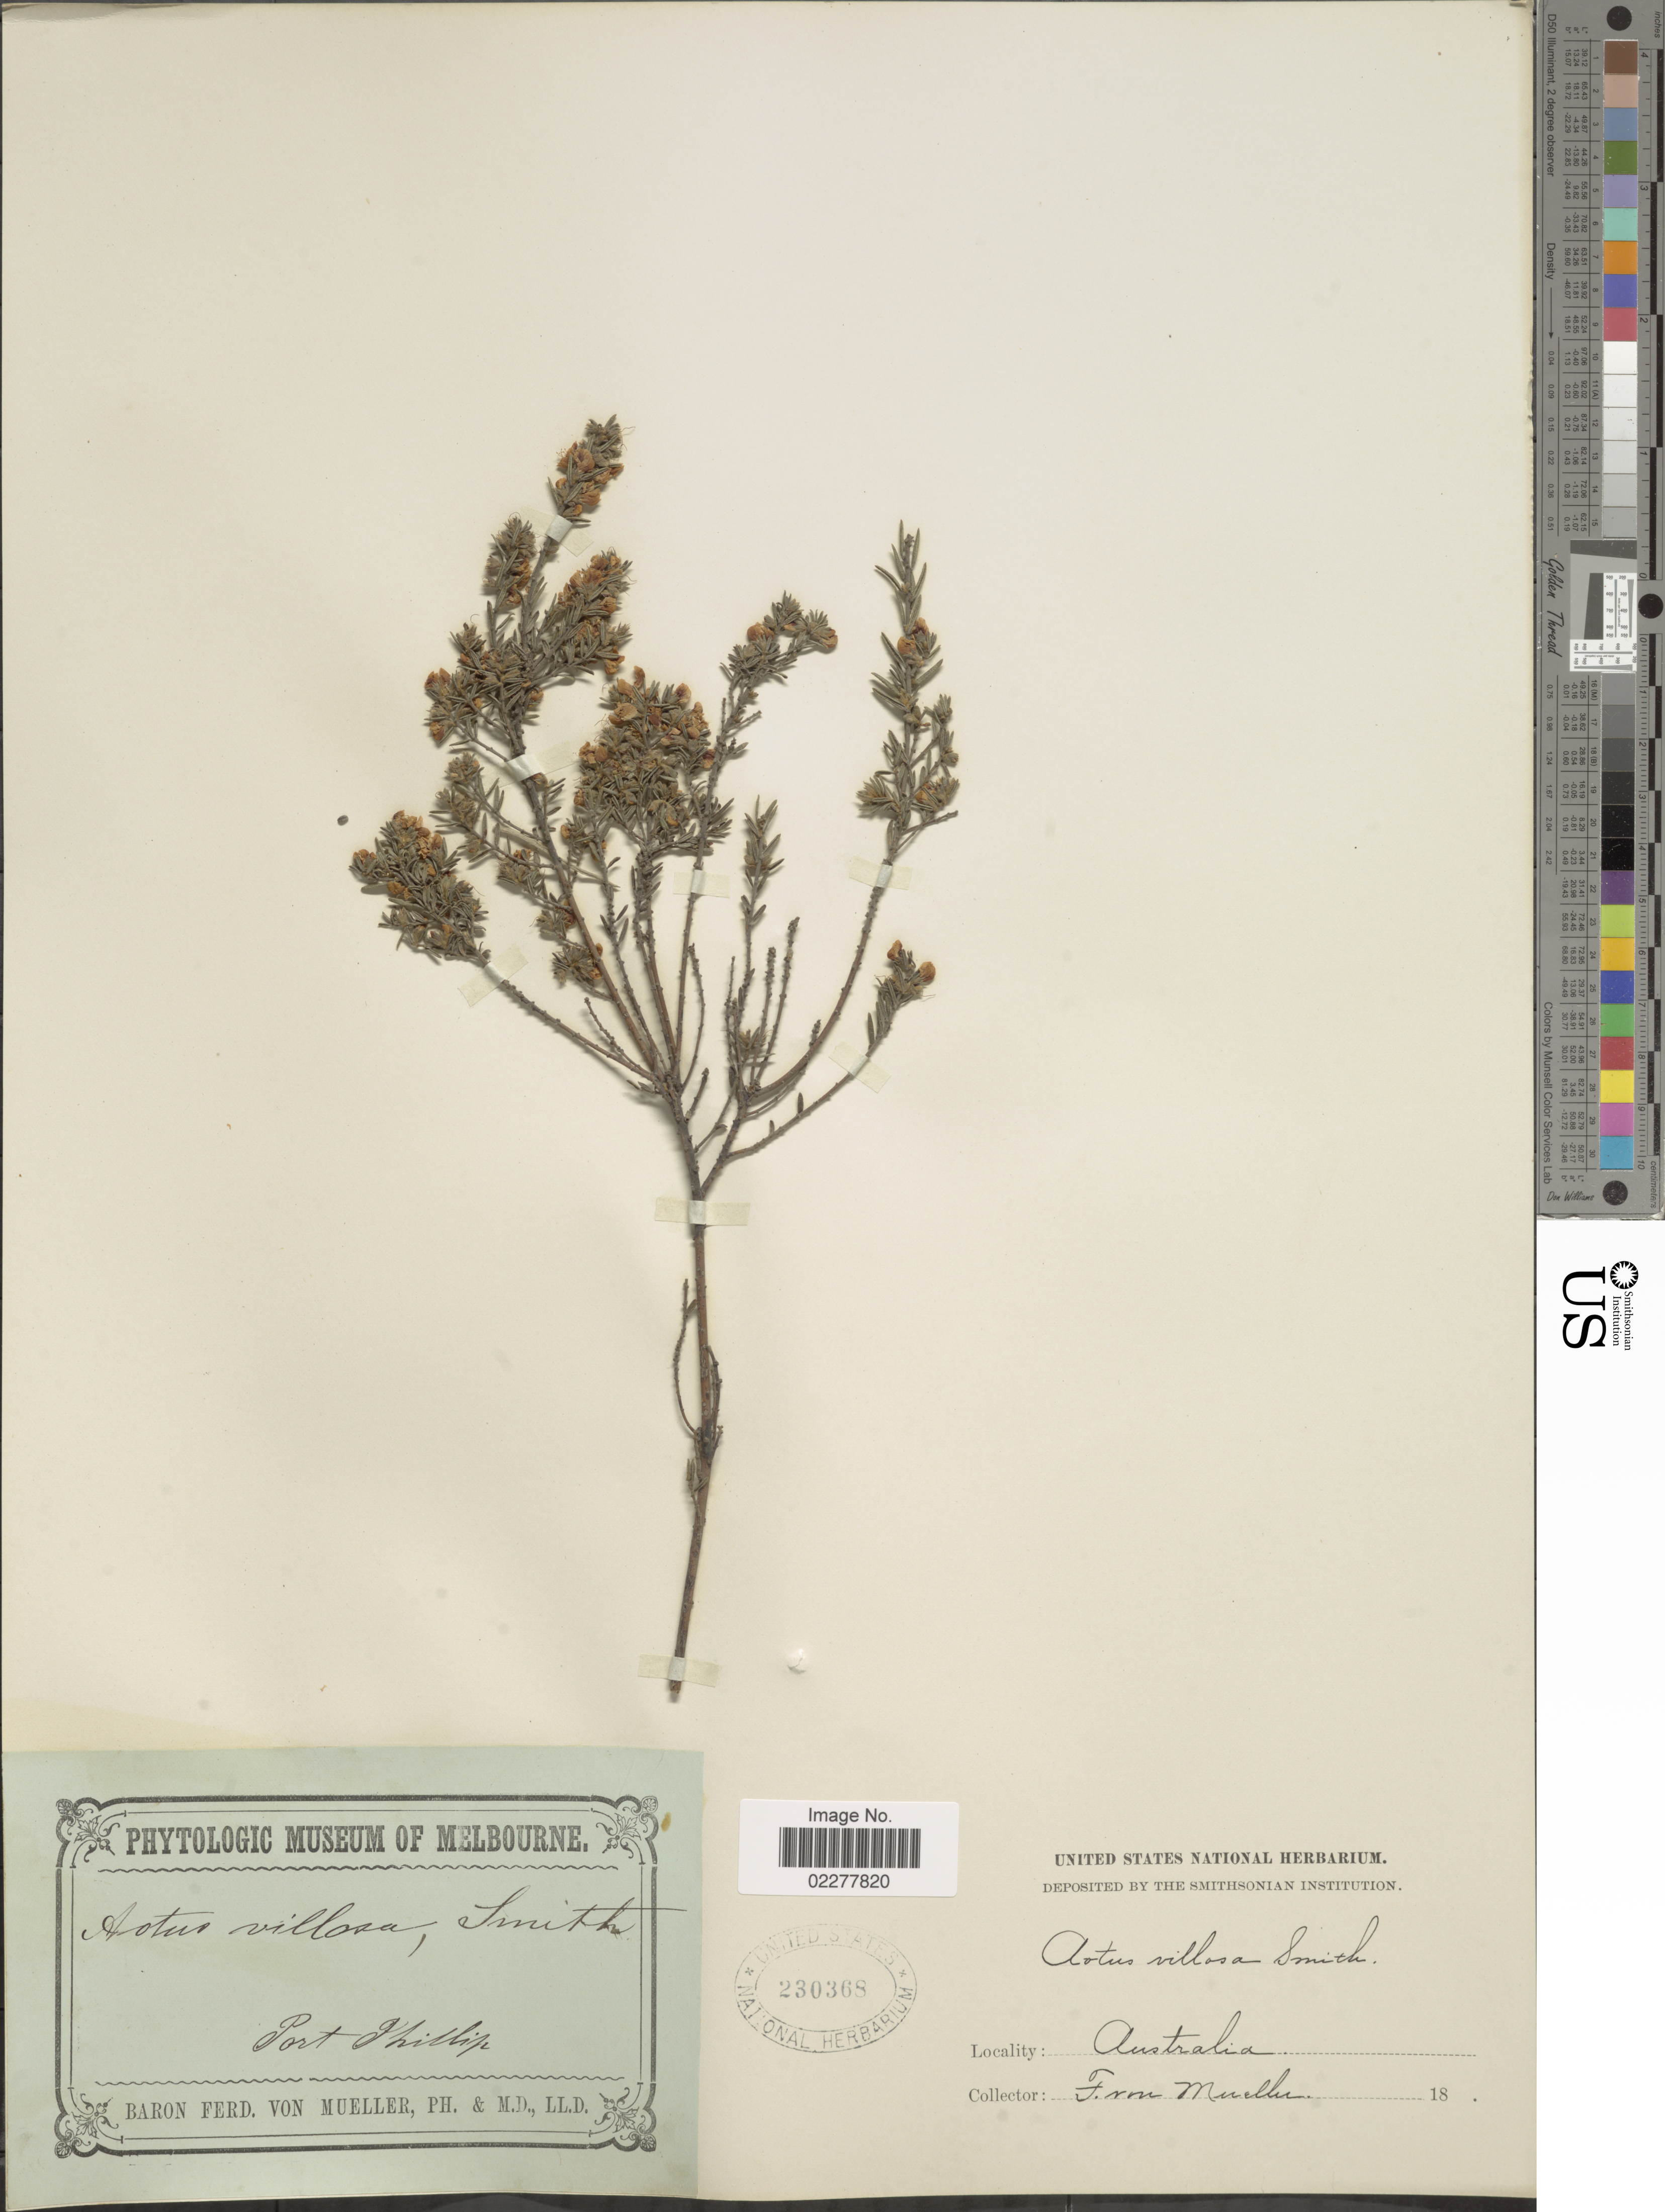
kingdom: Plantae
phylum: Tracheophyta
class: Magnoliopsida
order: Fabales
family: Fabaceae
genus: Aotus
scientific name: Aotus villosa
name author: Sm.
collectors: F. von Mueller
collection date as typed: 18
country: Australia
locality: Port Phillip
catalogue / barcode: US 230368